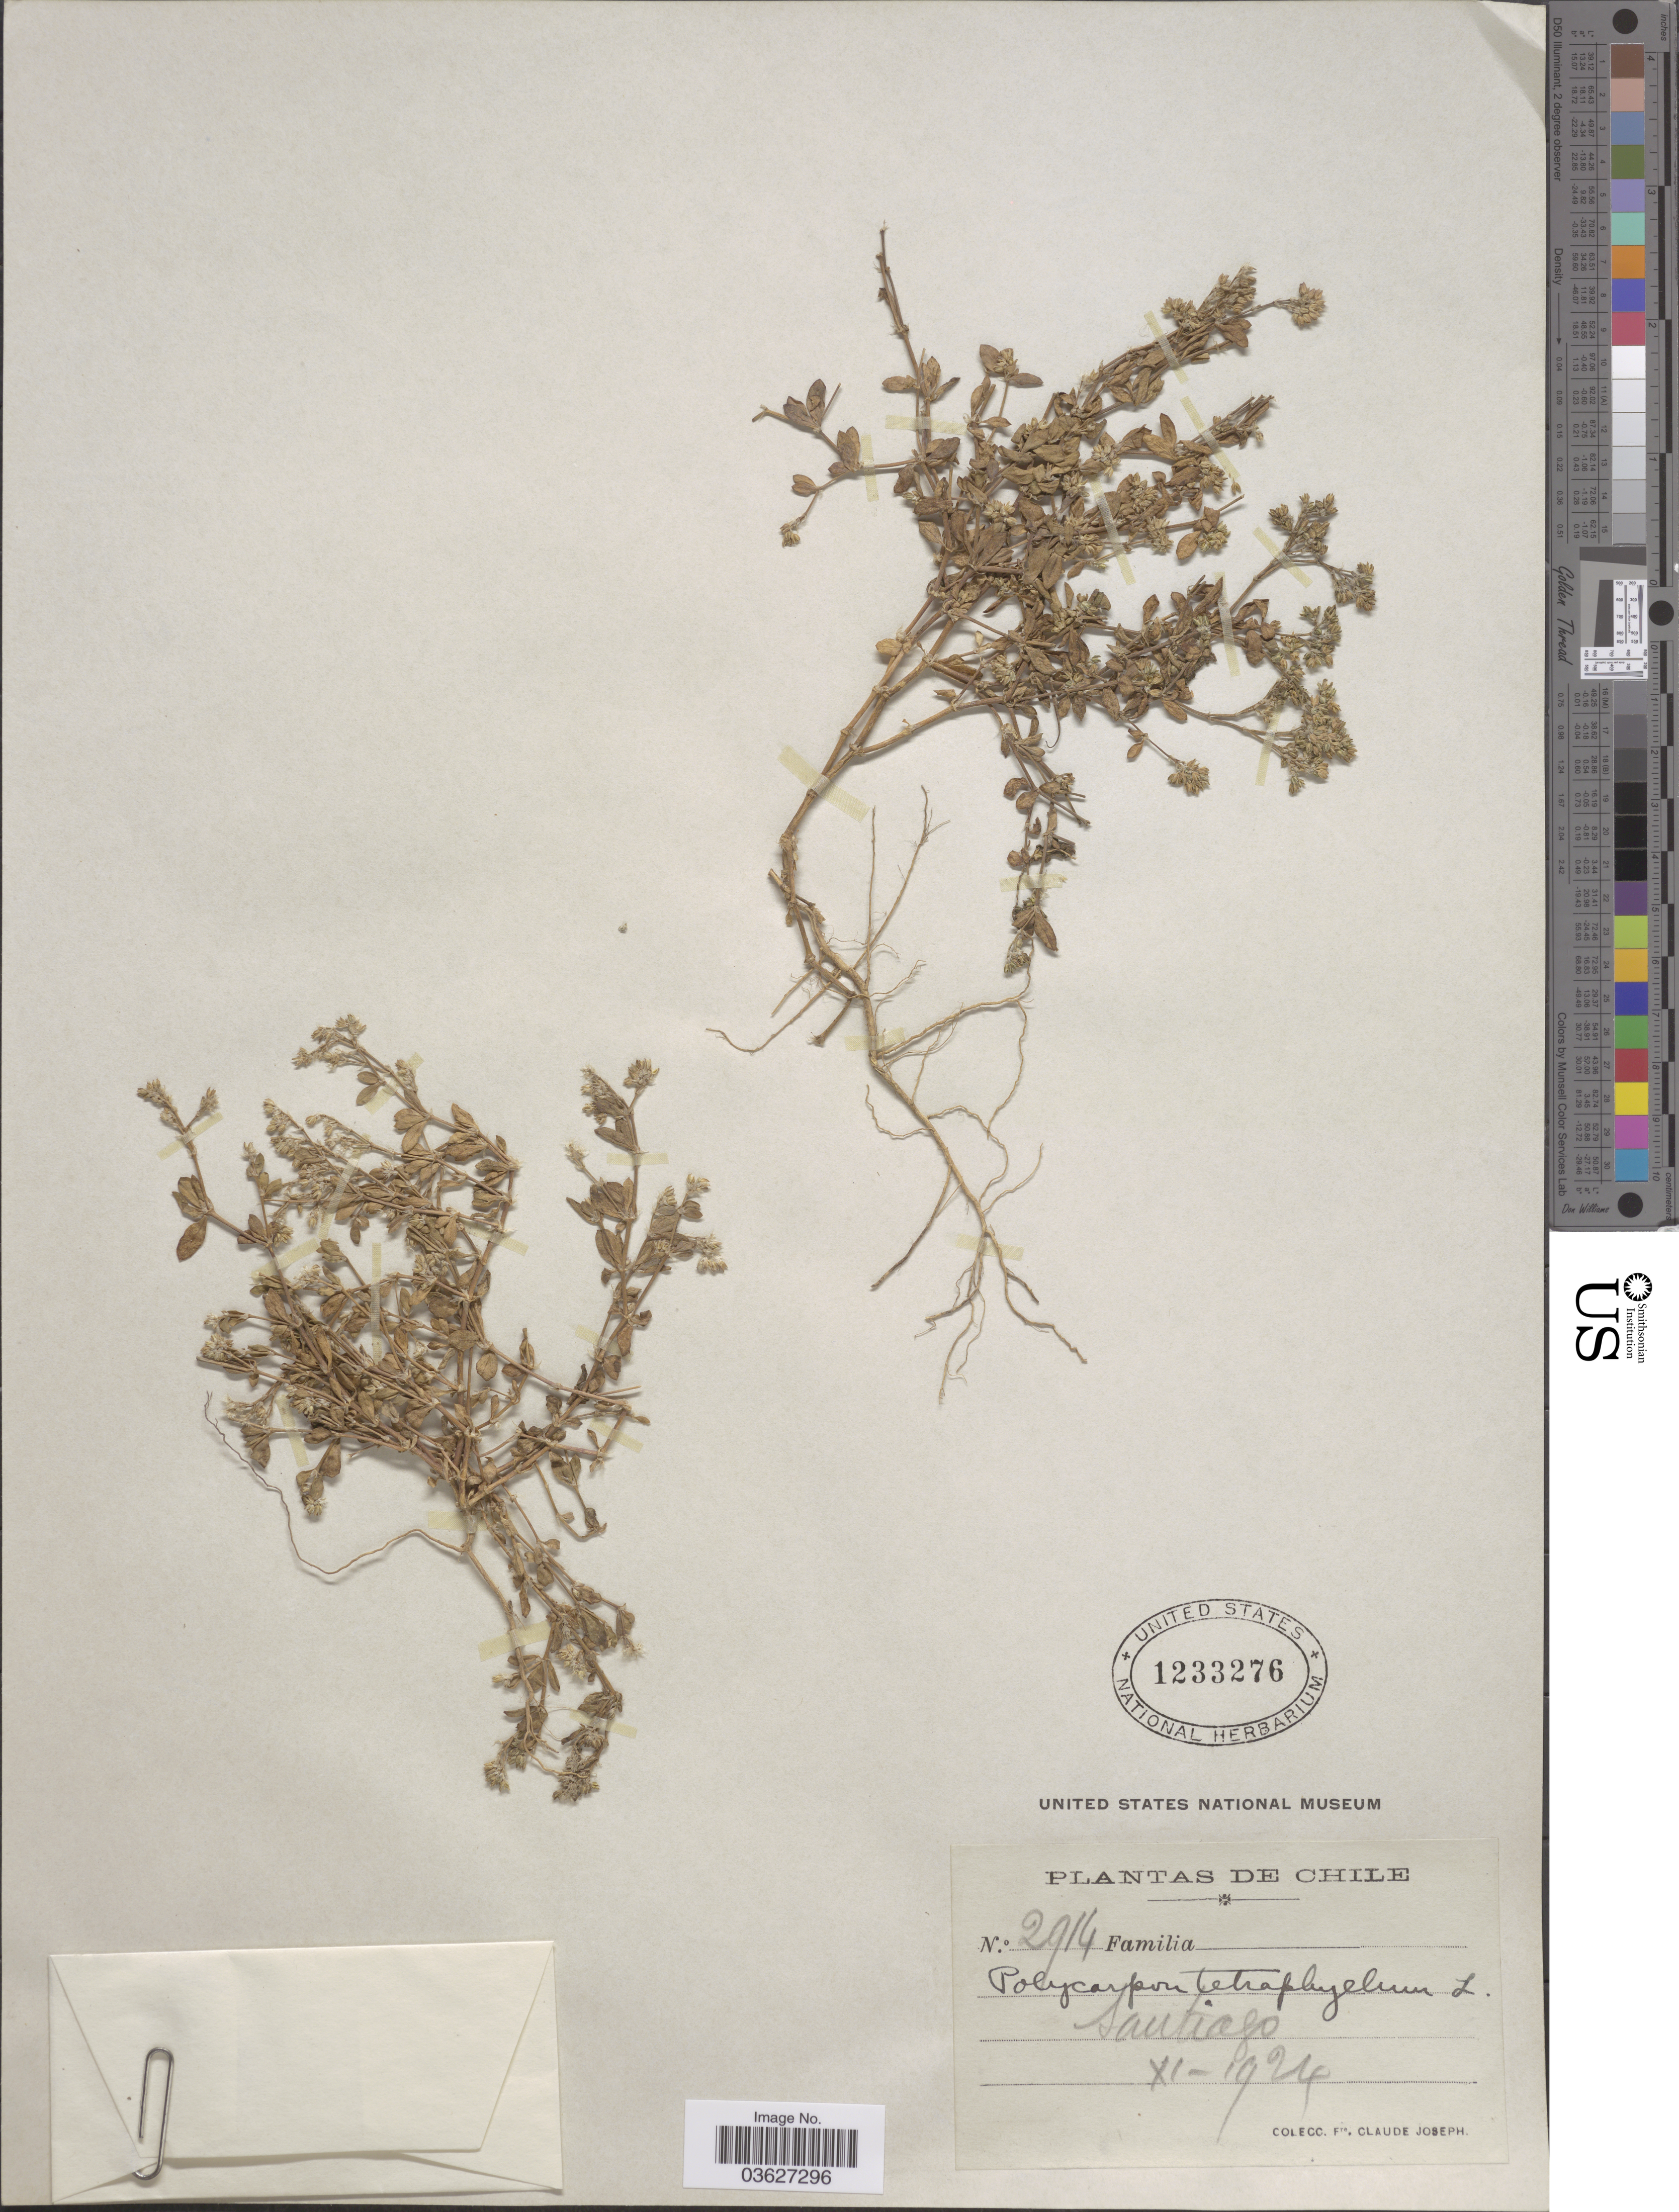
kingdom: Plantae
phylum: Tracheophyta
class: Magnoliopsida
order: Caryophyllales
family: Caryophyllaceae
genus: Polycarpon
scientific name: Polycarpon tetraphyllum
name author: (L.) L.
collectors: Bro. Claude-Joseph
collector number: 2914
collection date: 1924-11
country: Chile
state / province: Región Metropolitana (RM)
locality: Santiago.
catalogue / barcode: US 1233276